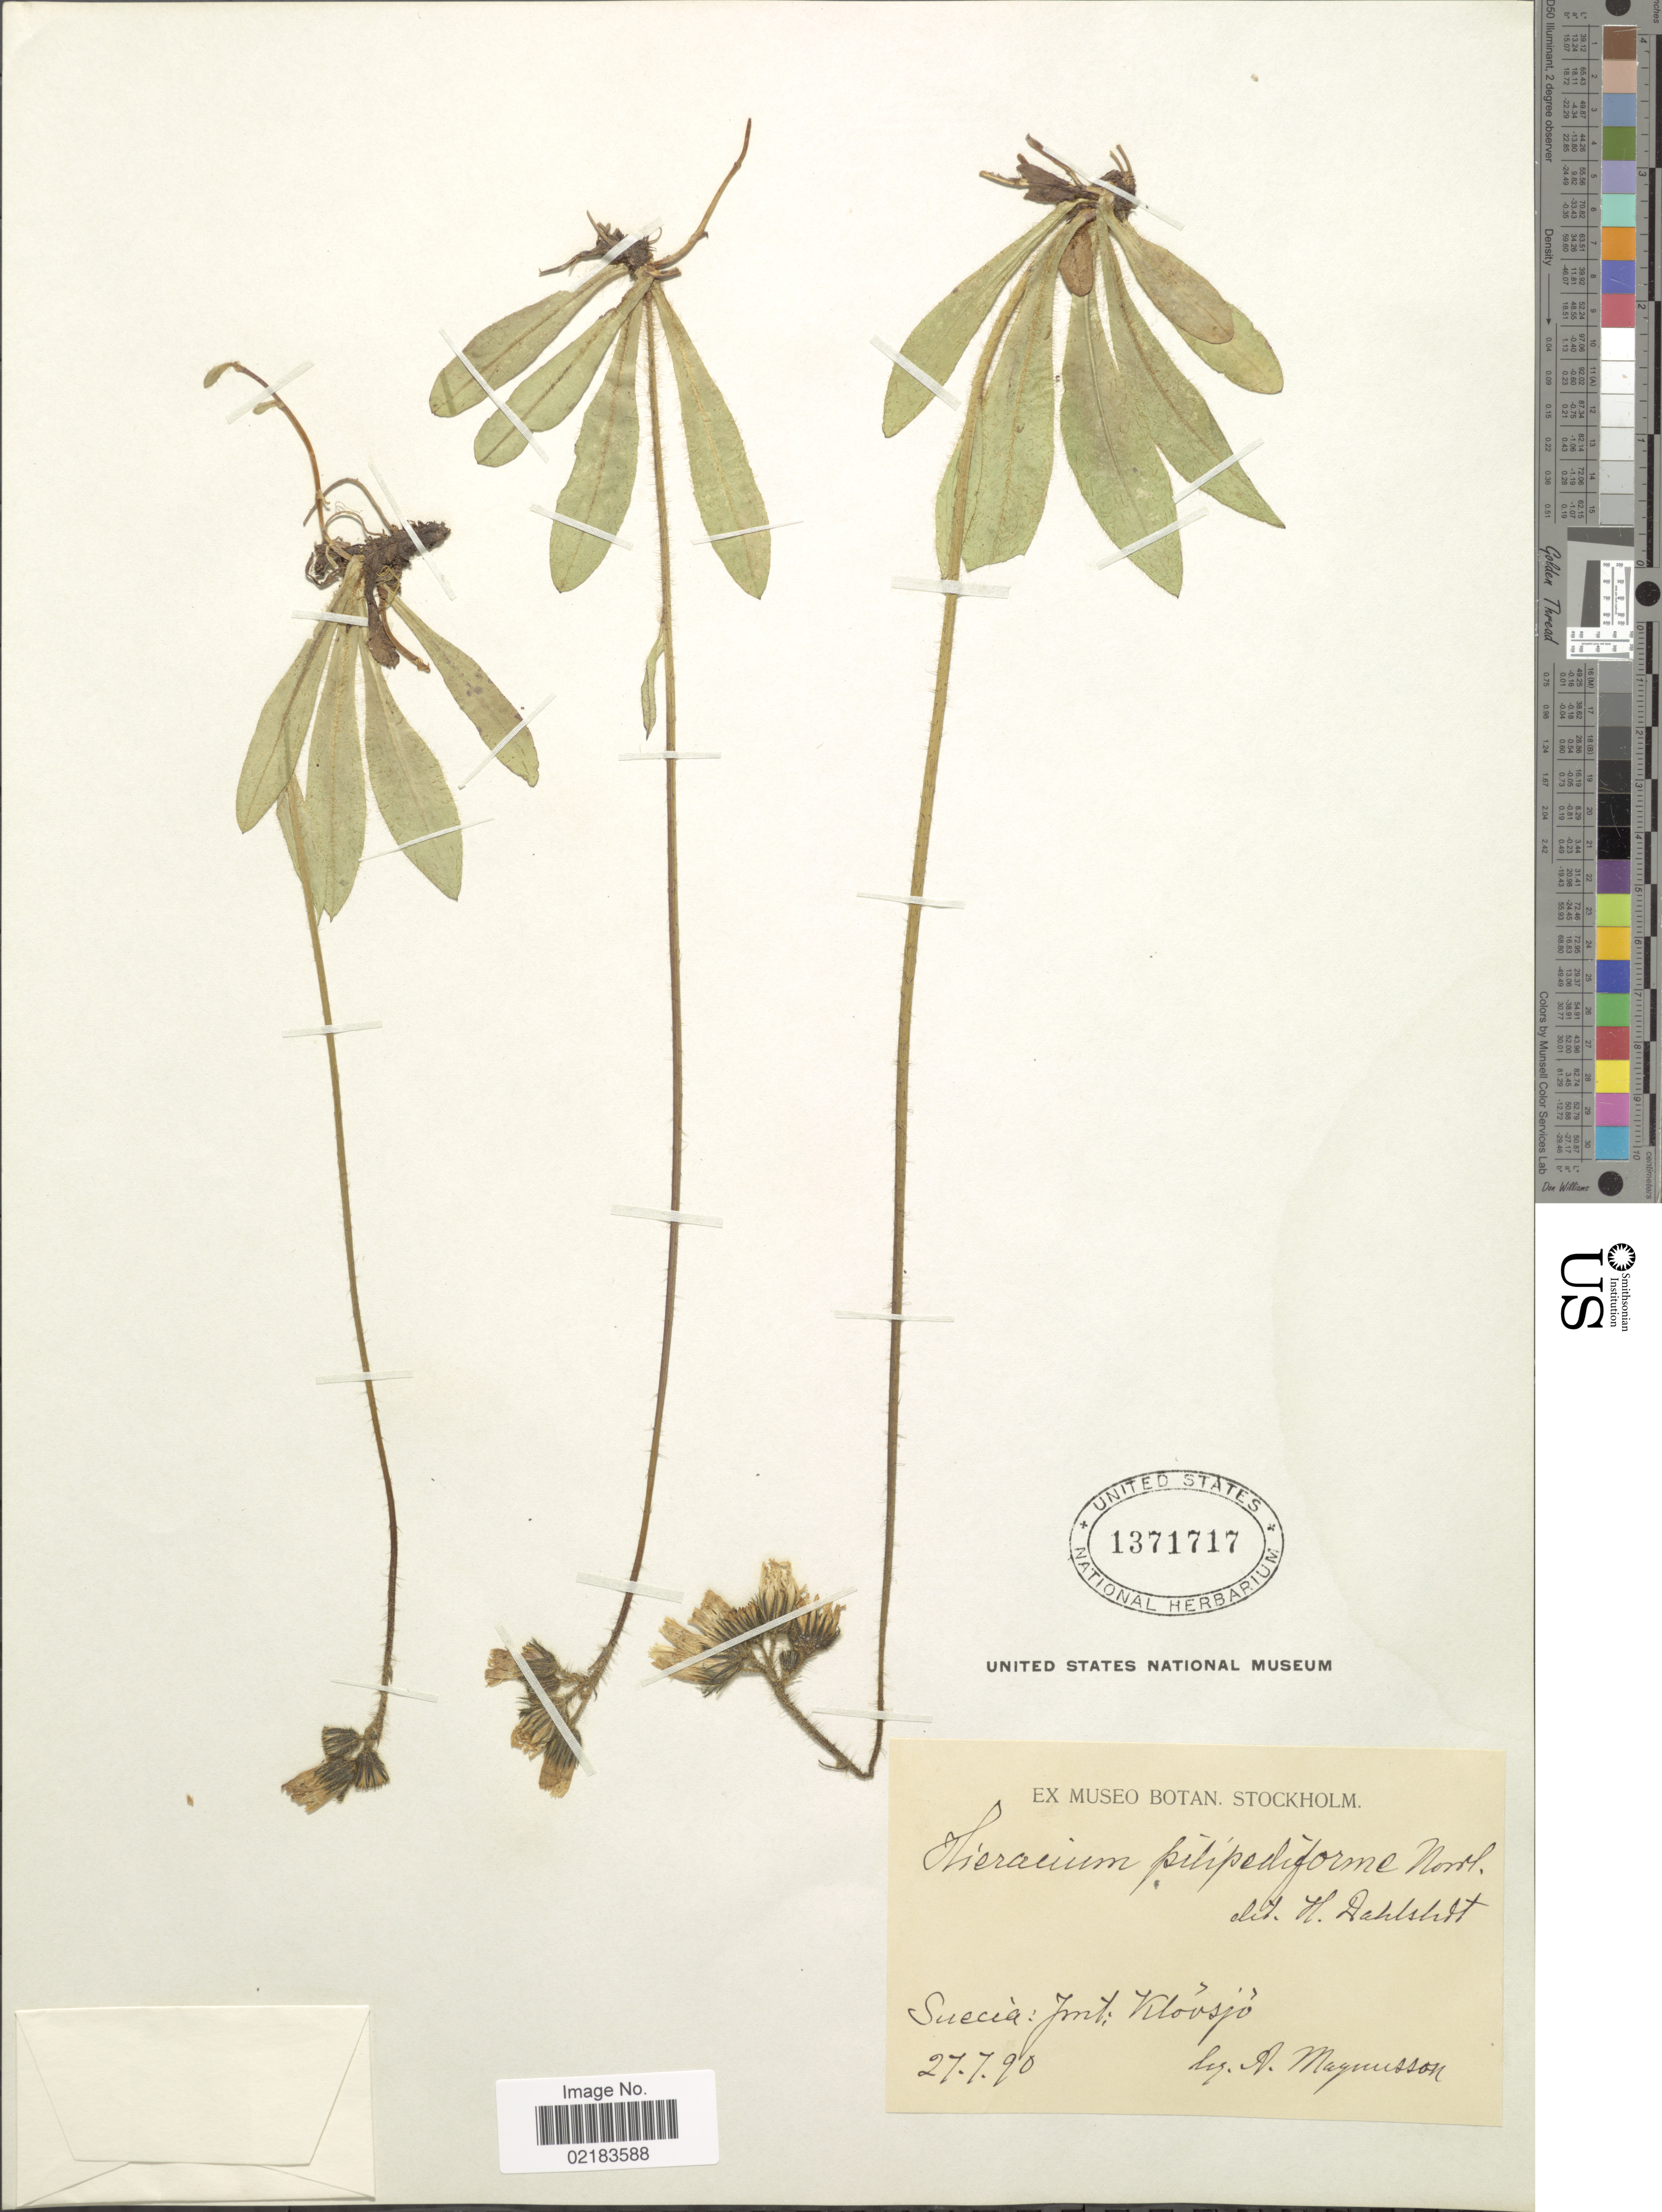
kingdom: Plantae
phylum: Tracheophyta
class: Magnoliopsida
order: Asterales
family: Asteraceae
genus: Hieracium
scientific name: Hieracium pilipediforme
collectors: A. Magnusson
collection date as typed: Transcribed d/m/y: 27/7/90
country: Sweden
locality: Jmt: Klovsjo.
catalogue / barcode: US 1371717